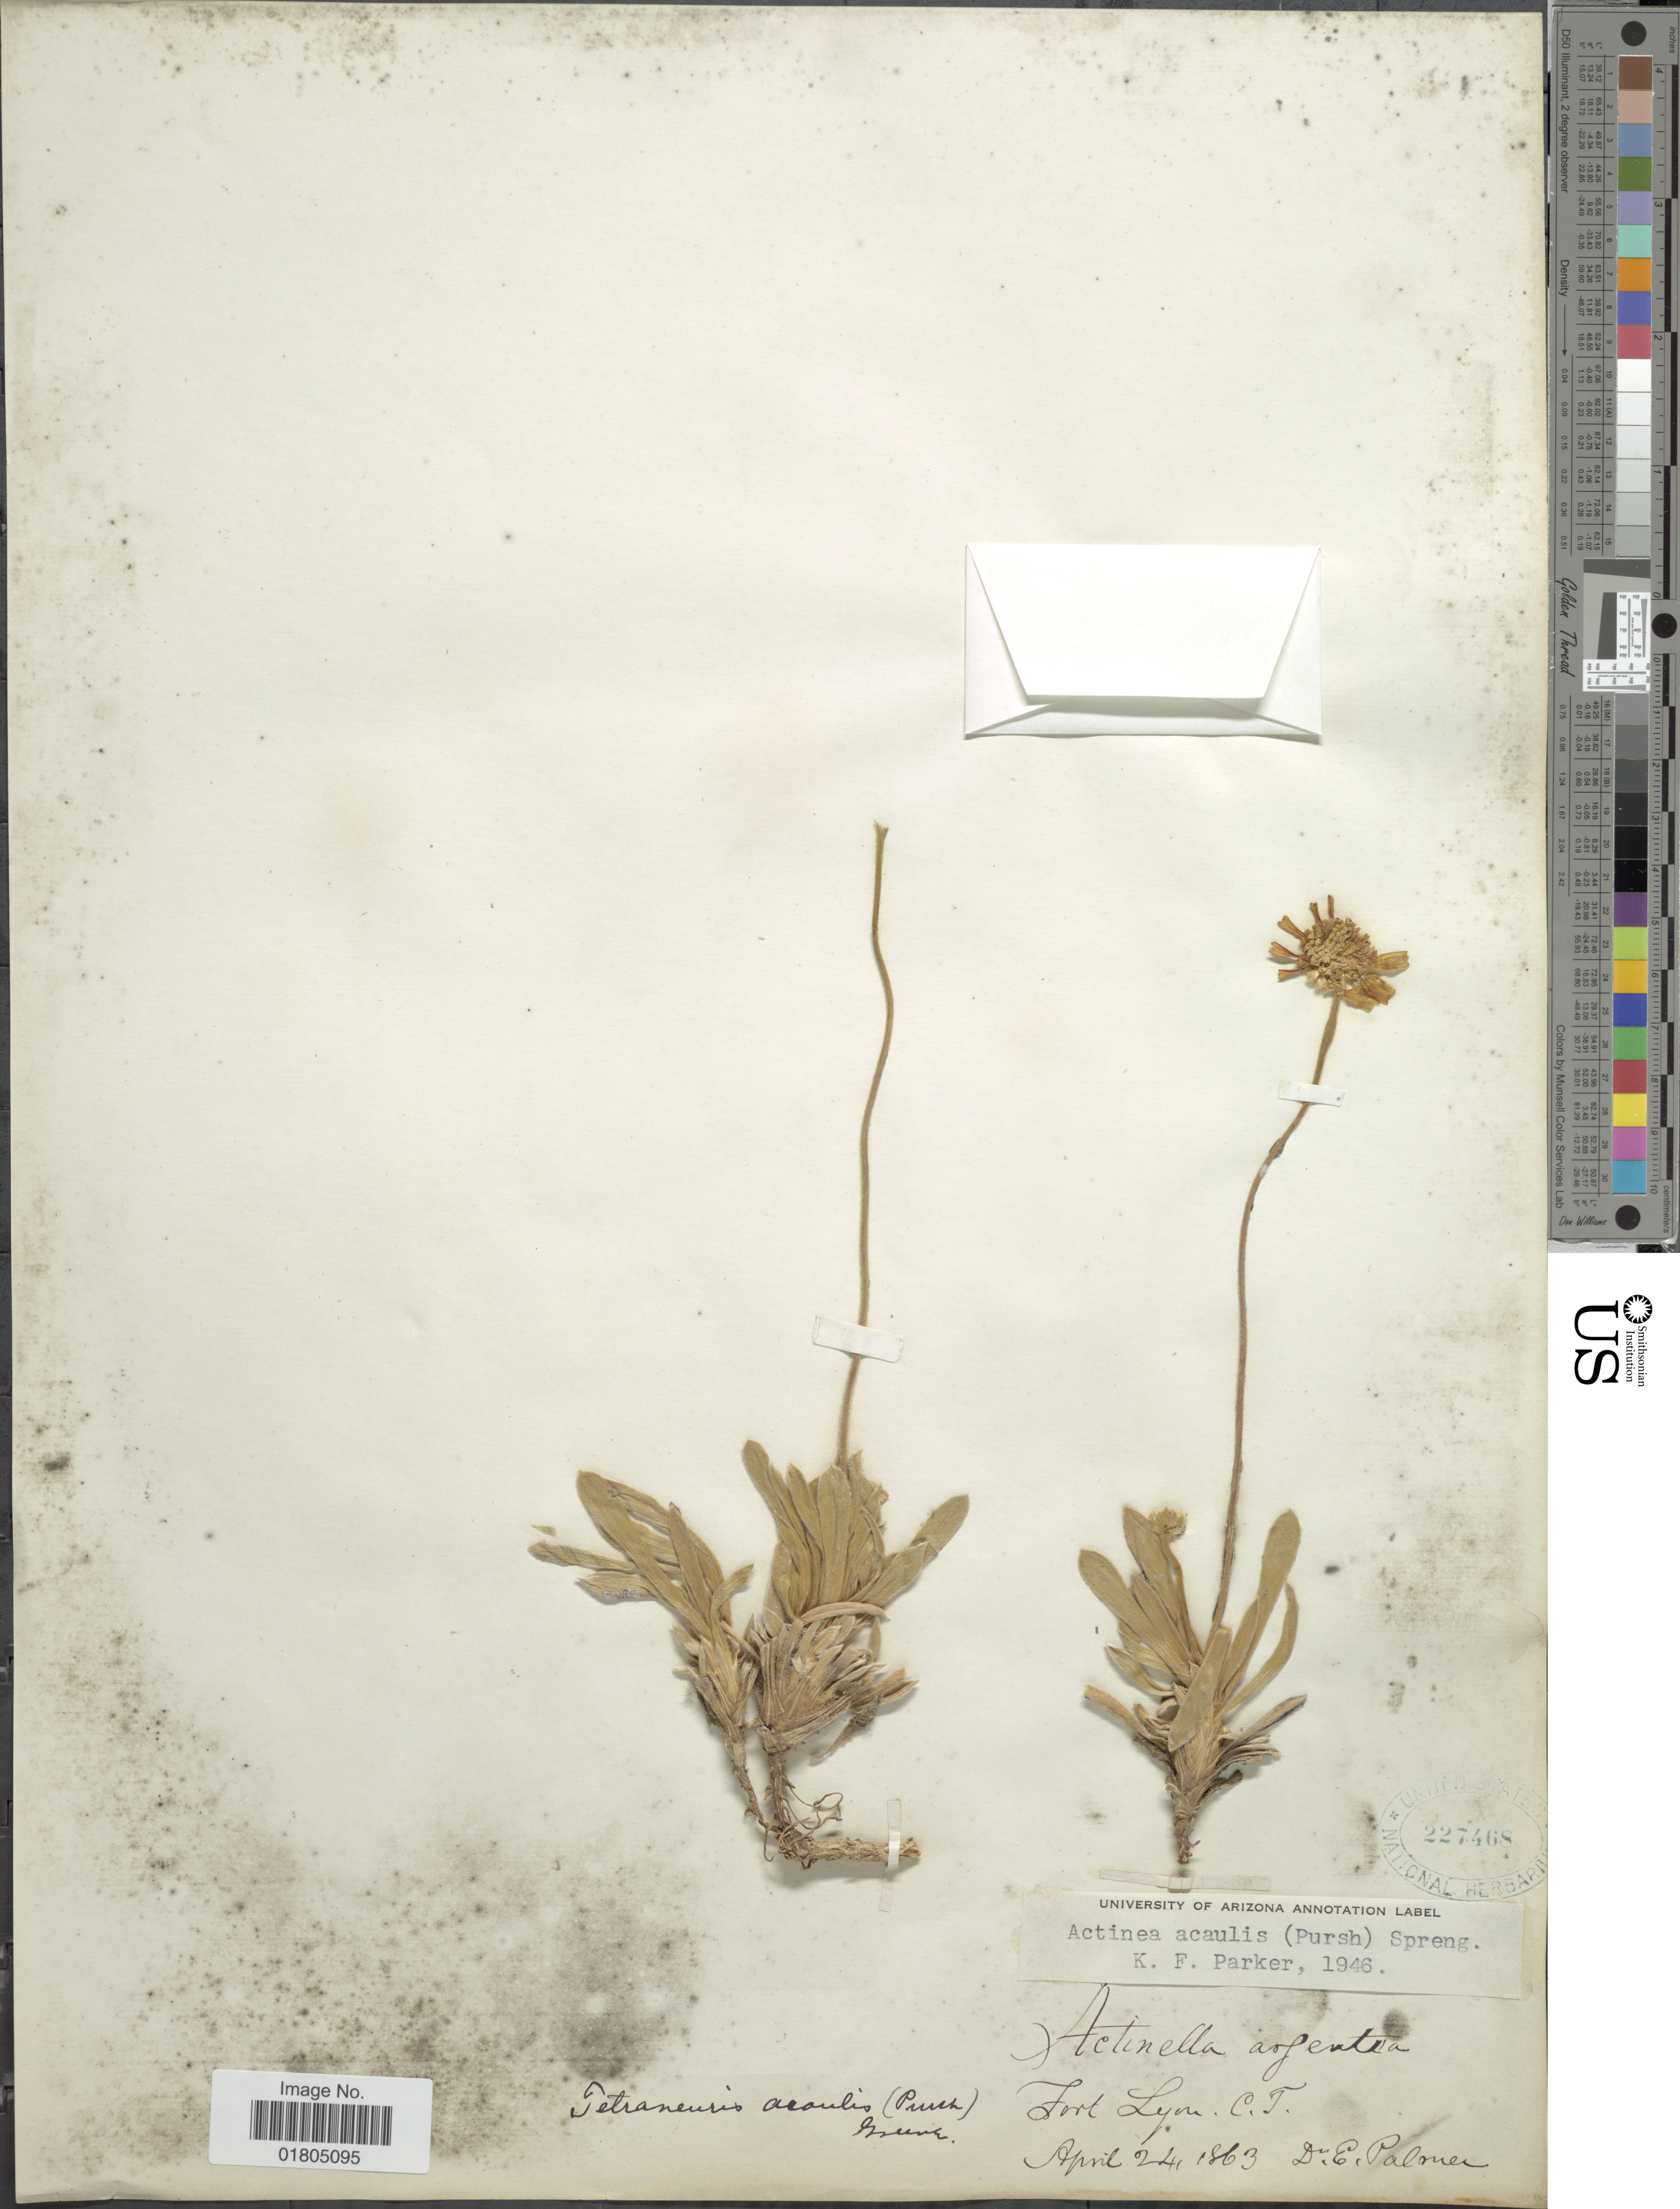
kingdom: Plantae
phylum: Tracheophyta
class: Magnoliopsida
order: Asterales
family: Asteraceae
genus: Actinea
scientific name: Actinea acaulis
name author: (Pursh) Spreng.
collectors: D. E. Palmer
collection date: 1863-04-24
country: United States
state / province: Connecticut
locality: Fort Lyon, C. T.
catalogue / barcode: US 227468